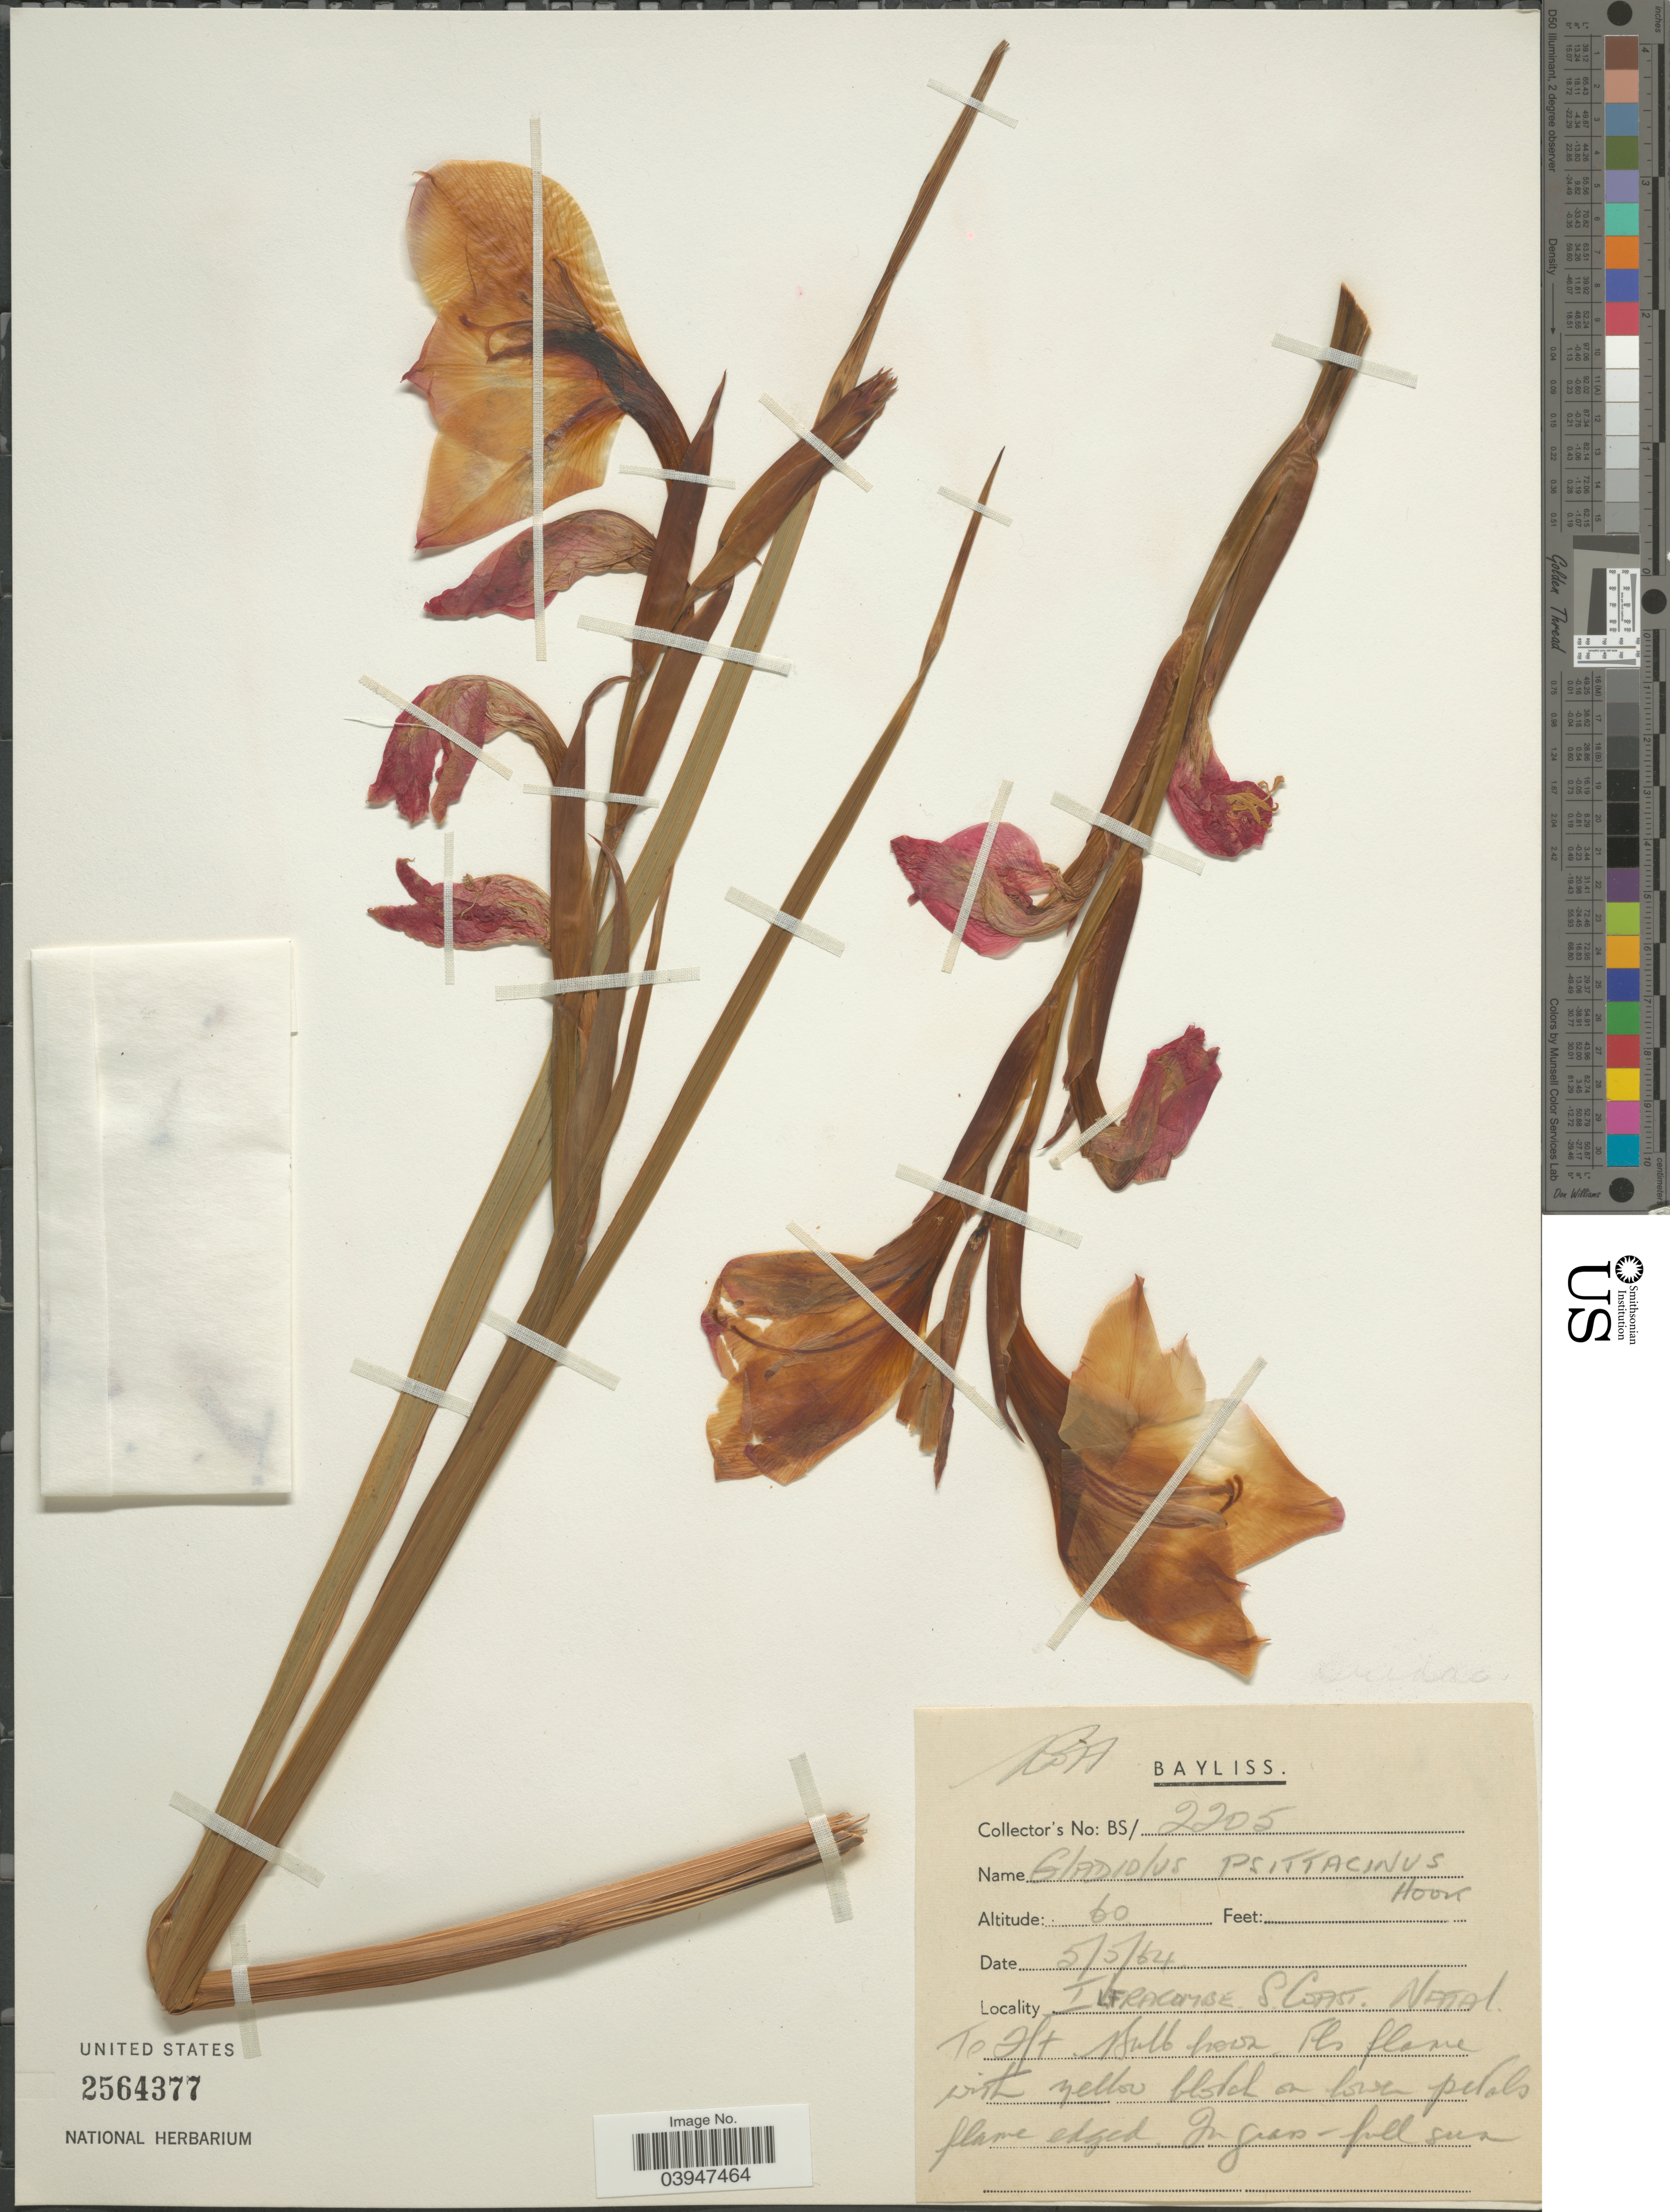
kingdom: Plantae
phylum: Tracheophyta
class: Liliopsida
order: Asparagales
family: Iridaceae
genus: Gladiolus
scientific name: Gladiolus psittacinus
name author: Hook.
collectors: R. Bayliss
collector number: BS/2205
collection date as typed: Transcribed d/m/y: 5/5/64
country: South Africa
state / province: KwaZulu-Natal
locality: Ilfracombe. S. Coast. Natal.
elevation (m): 18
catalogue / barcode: US 2564377